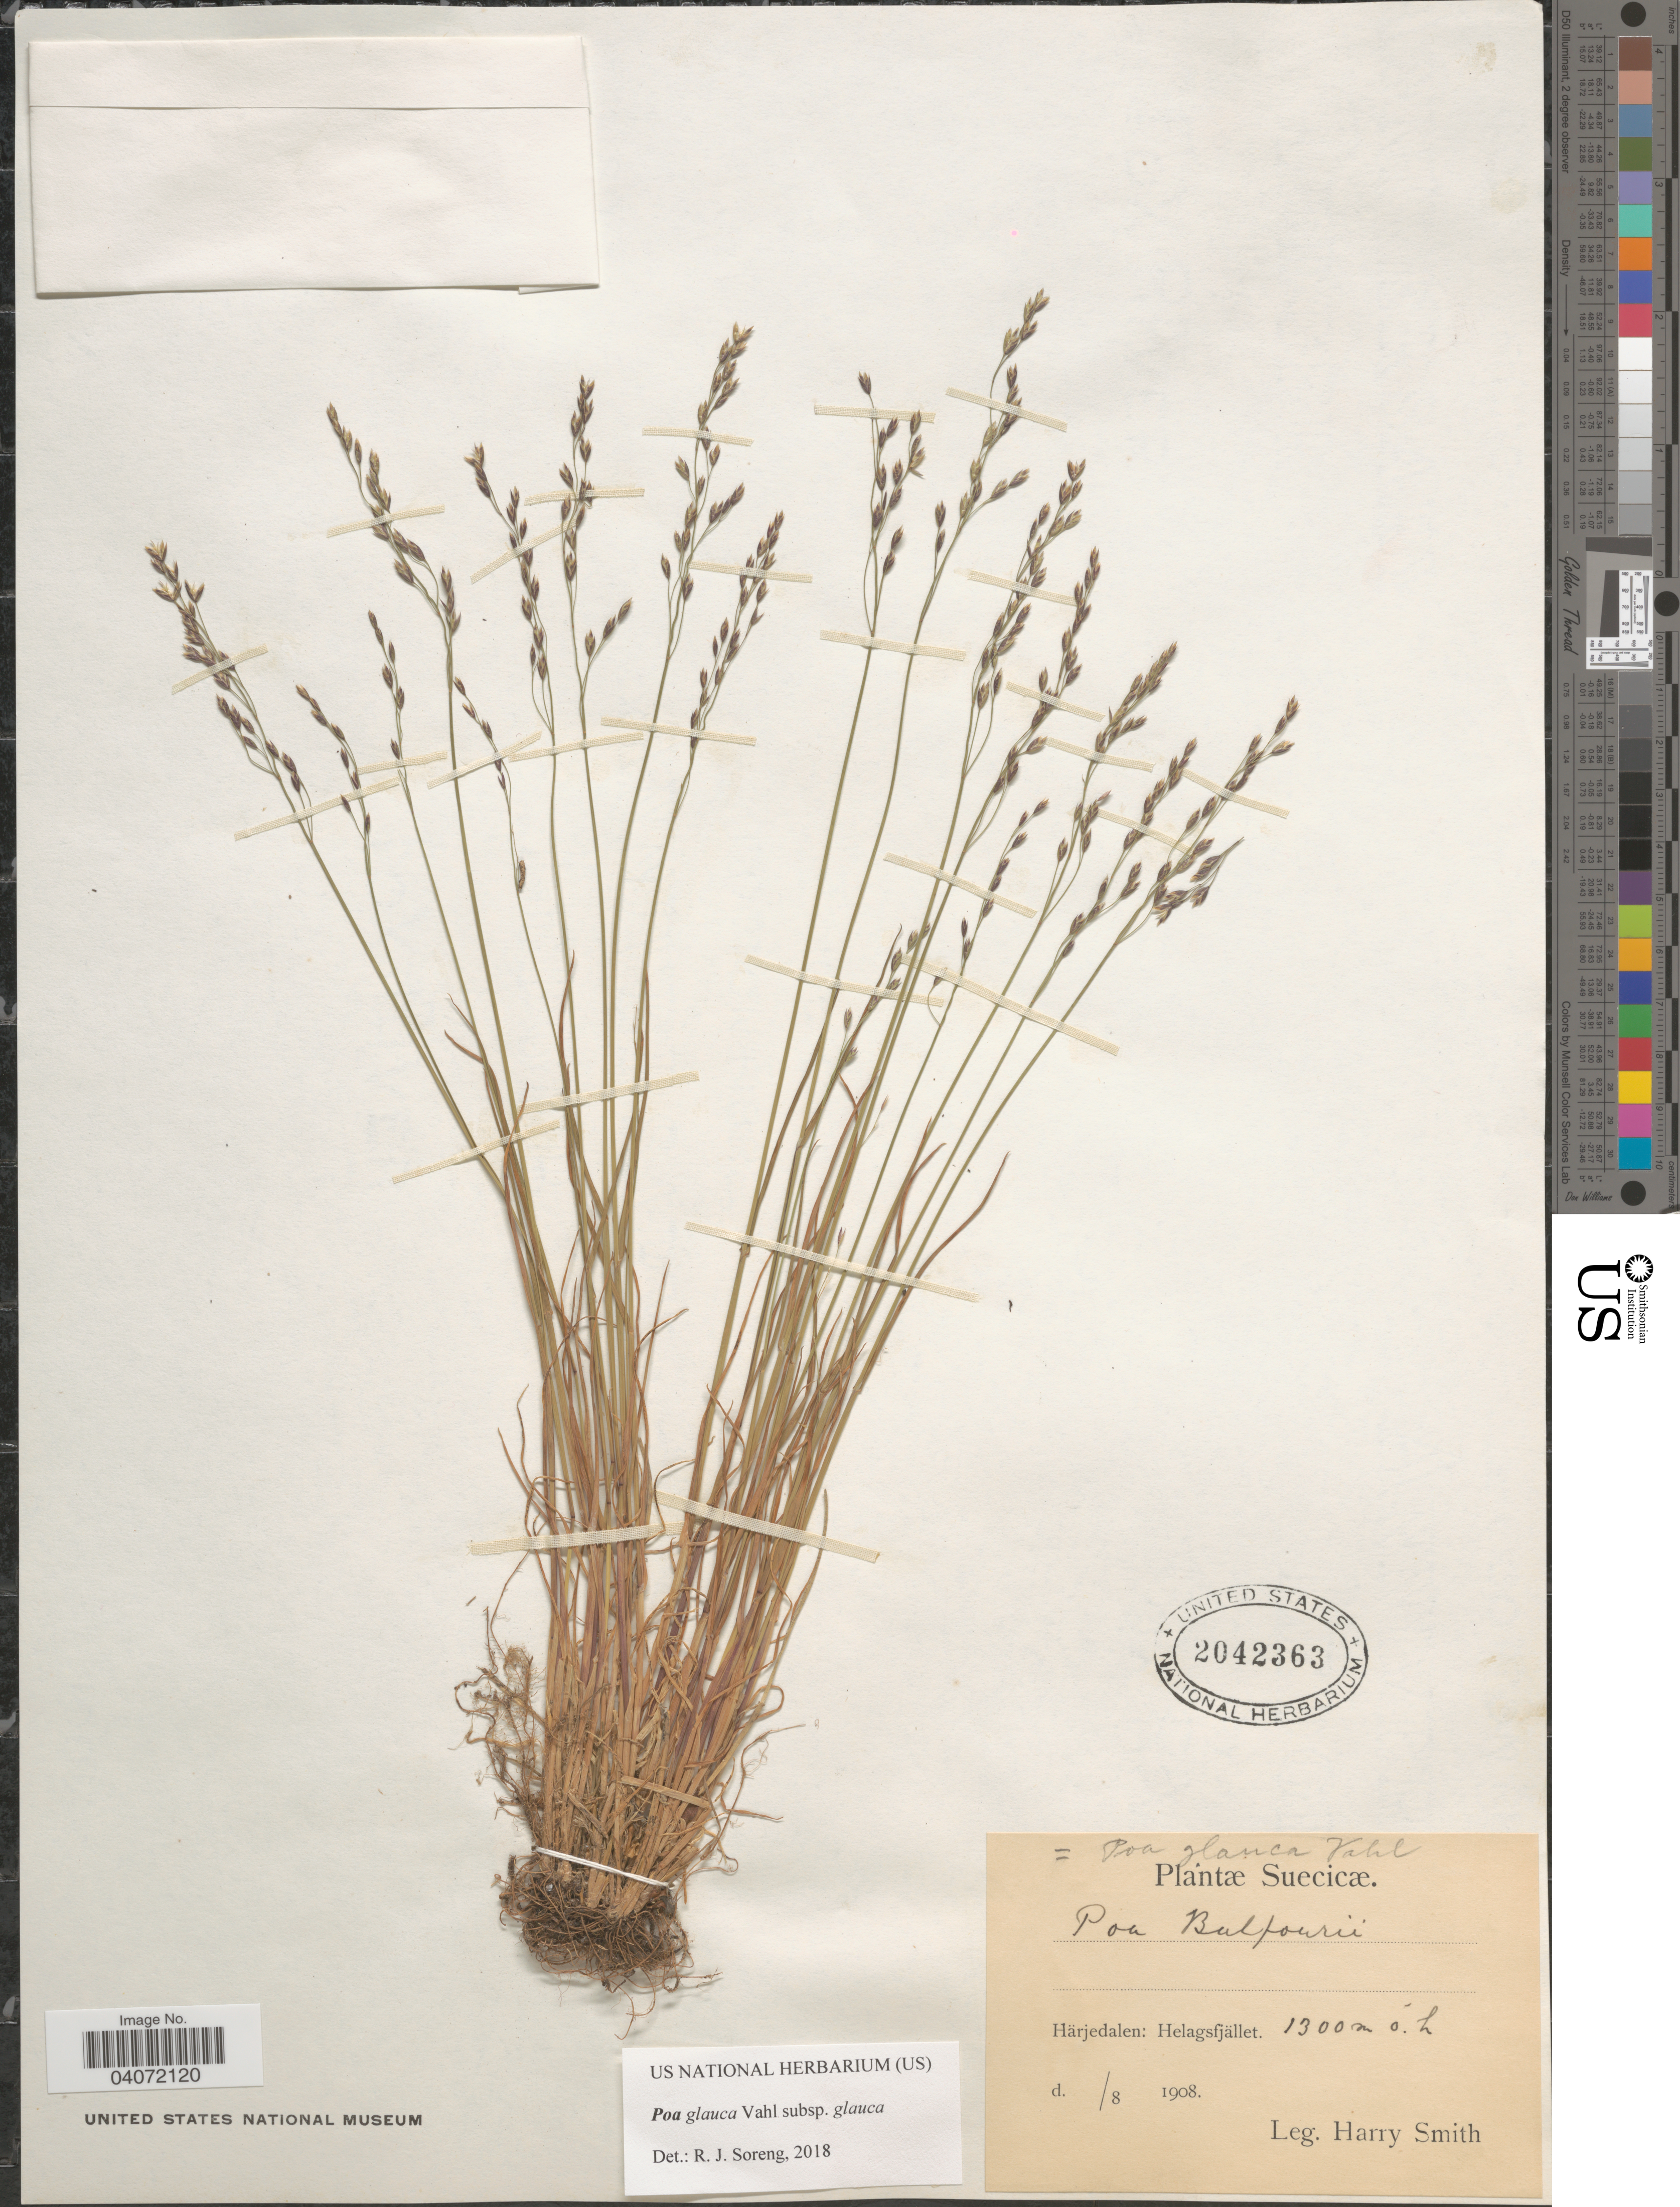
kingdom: Plantae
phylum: Tracheophyta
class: Liliopsida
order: Poales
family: Poaceae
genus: Poa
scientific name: Poa glauca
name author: Vahl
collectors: H. Smith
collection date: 1908-08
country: Sweden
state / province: Jamtland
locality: Suecicæ. Härjedalen: Helagsfjället.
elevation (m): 1300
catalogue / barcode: US 2042363